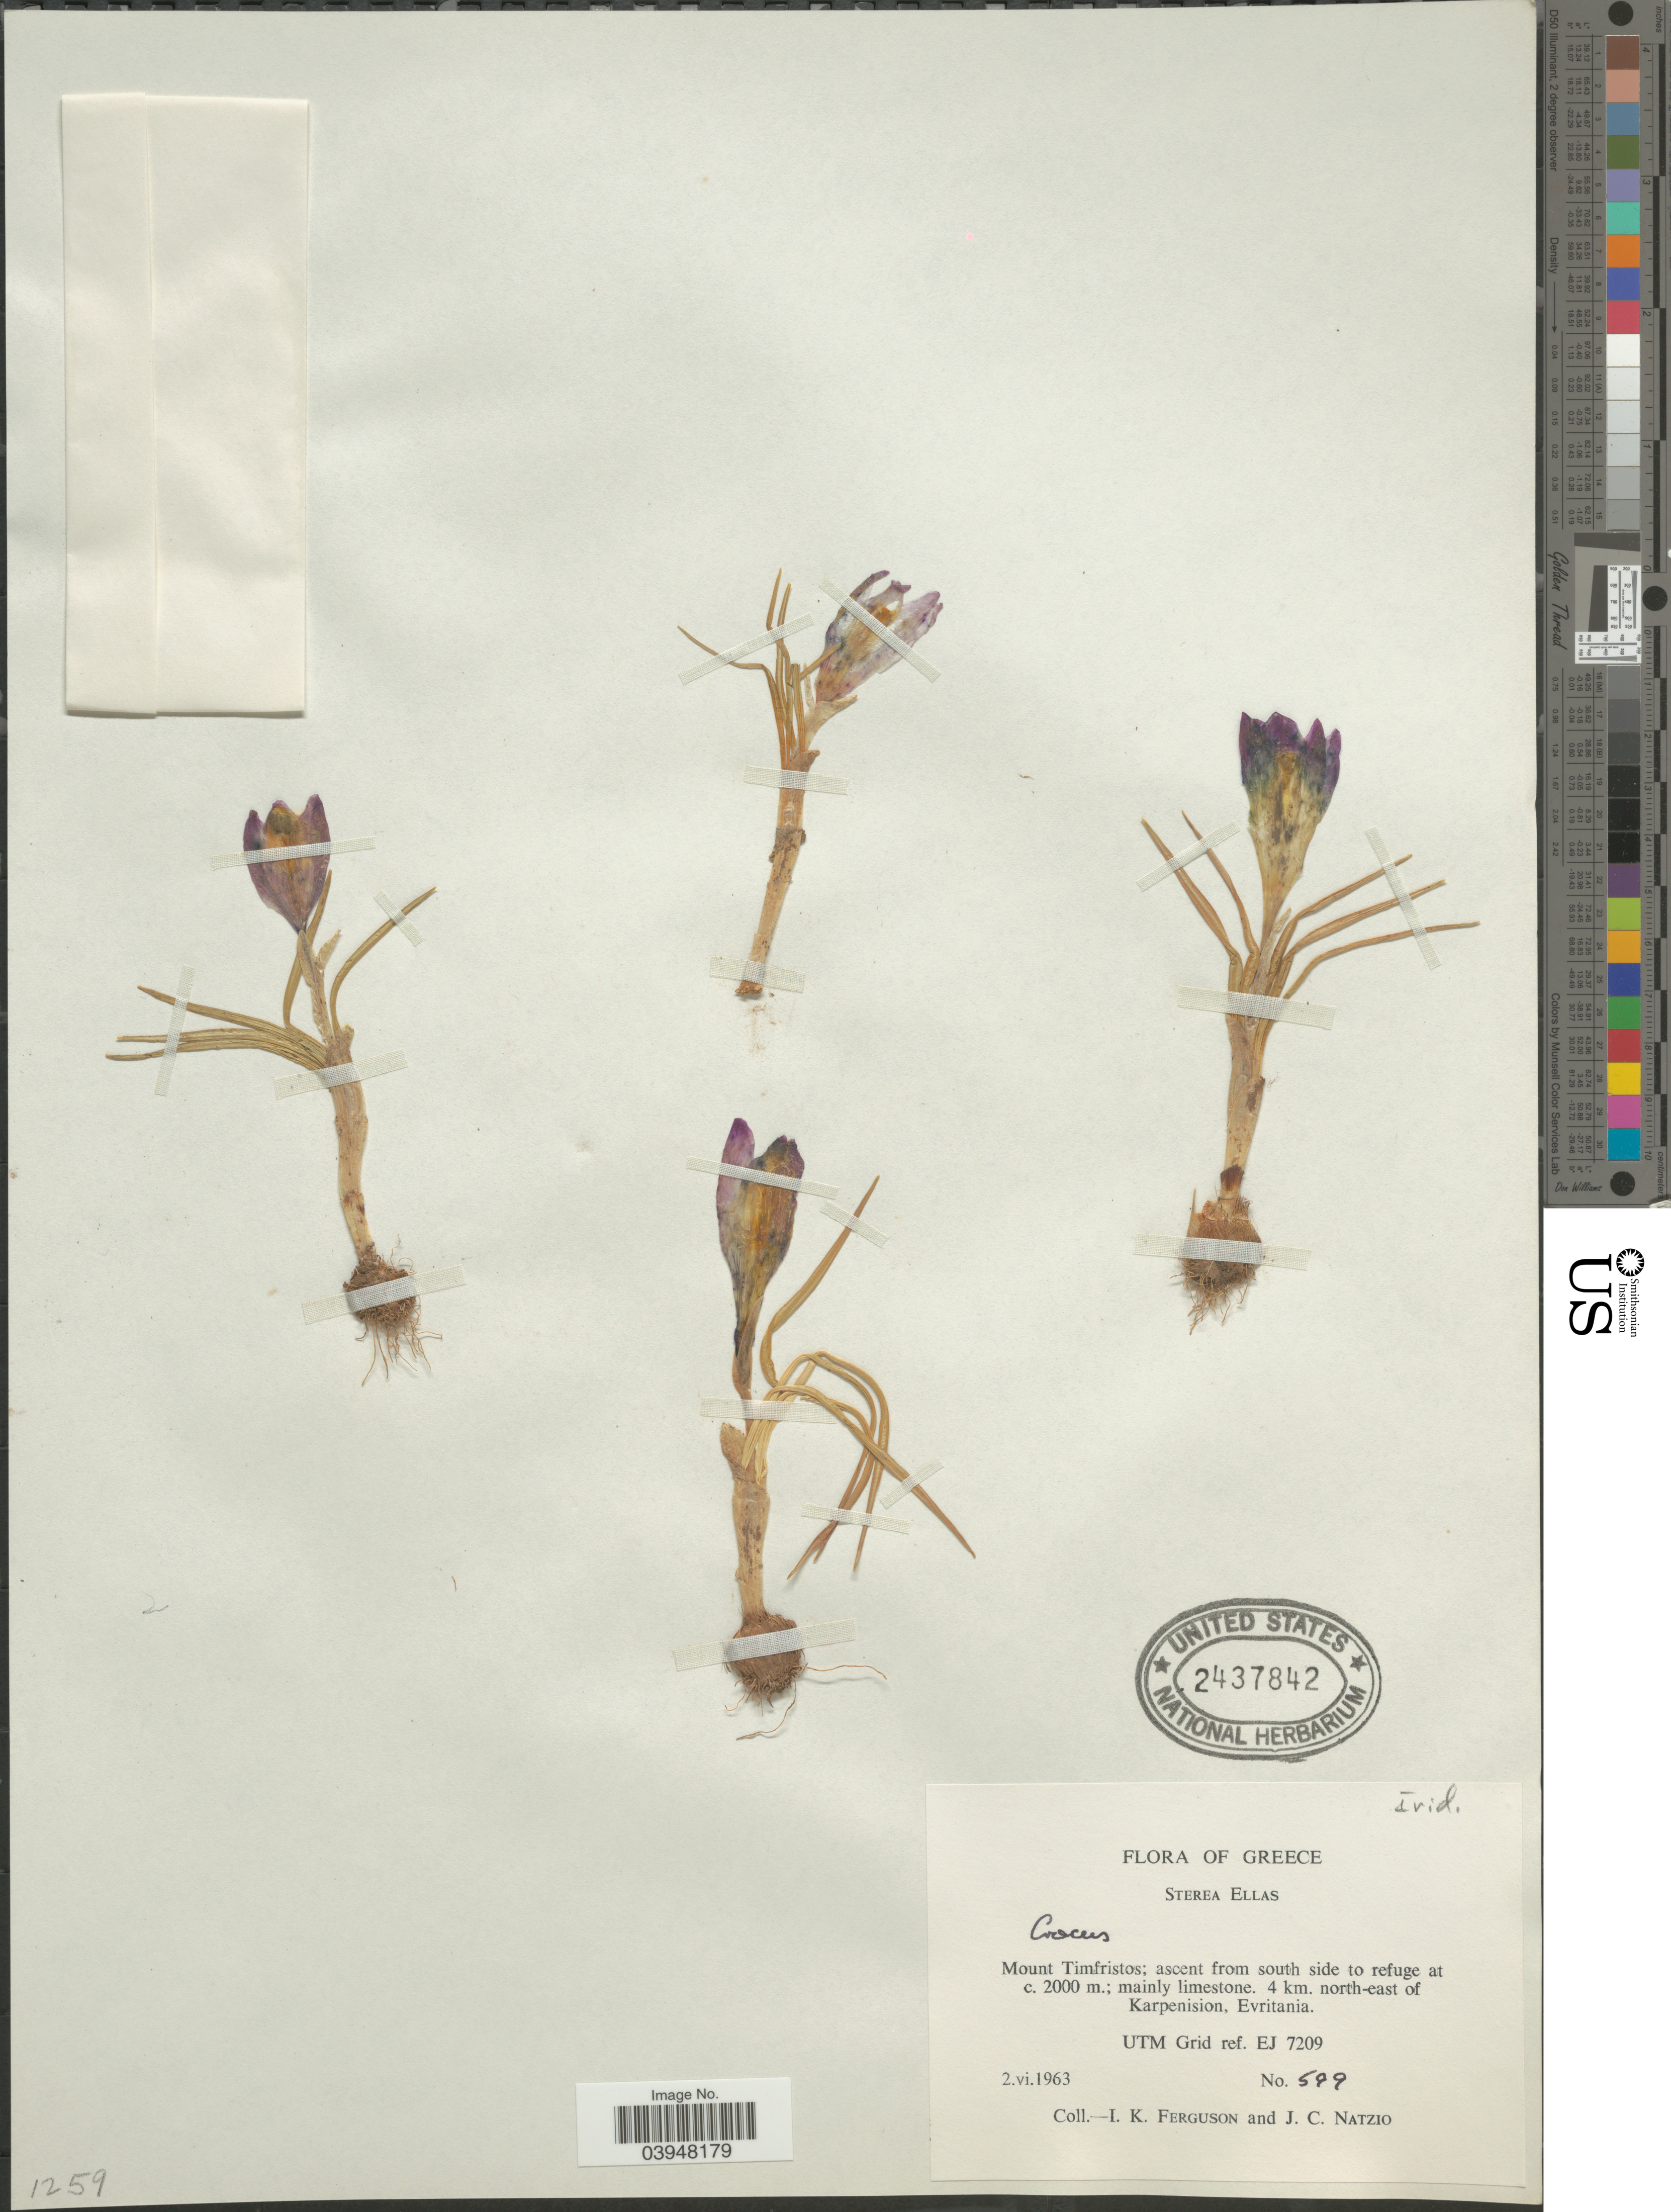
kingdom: Plantae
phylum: Tracheophyta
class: Liliopsida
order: Asparagales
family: Iridaceae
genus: Crocus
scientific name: Crocus sp.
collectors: I. K. Ferguson & J. Natzio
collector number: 599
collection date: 1963-06-02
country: Greece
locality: Sterea Ellas. Mount Timfristos; ascent from south side to refuge; 4 km. north-east of Karpenision, Evritania. UTM Grid ref. EJ 7209.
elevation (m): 2000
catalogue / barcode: US 2437842